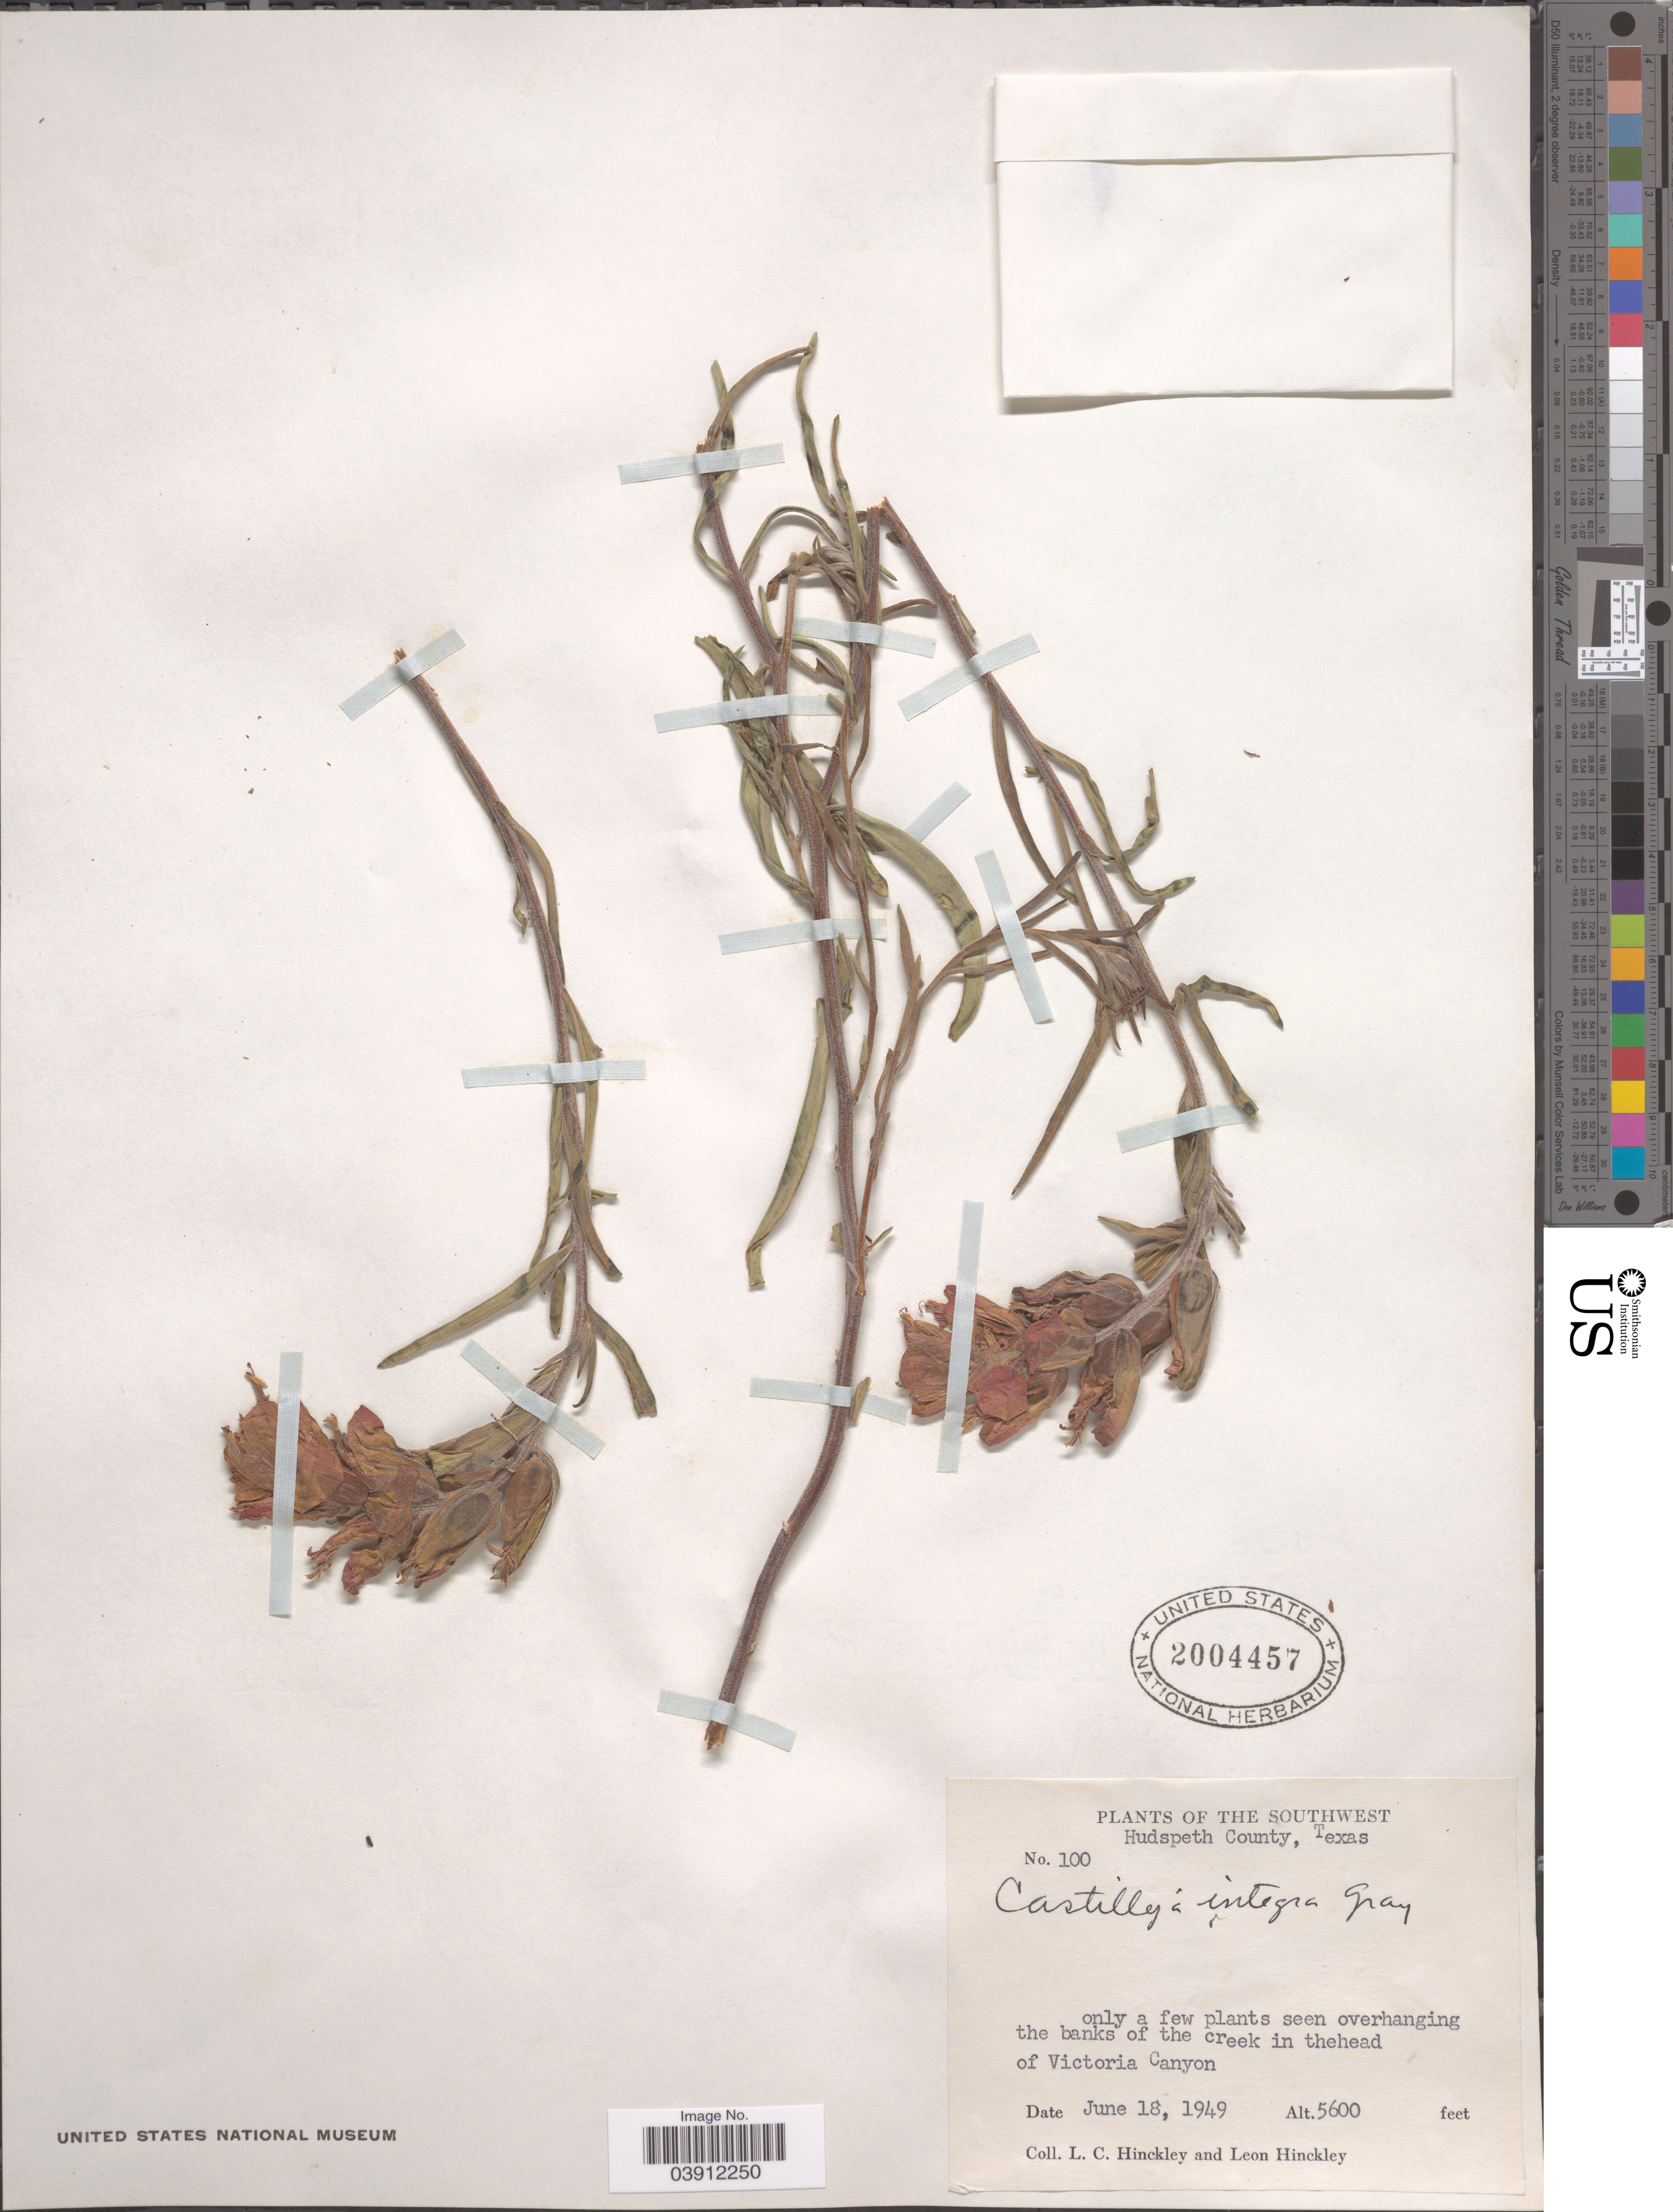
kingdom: Plantae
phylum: Tracheophyta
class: Magnoliopsida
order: Lamiales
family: Orobanchaceae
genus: Castilleja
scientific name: Castilleja integra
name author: A. Gray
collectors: L. Hinckley & L. Hinckley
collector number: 100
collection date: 1949-06-18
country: United States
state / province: Texas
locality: The Southwest. Hudspeth County. Overhanging the banks of the creek in thehead of Victoria Canyon.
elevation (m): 1707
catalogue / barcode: US 2004457